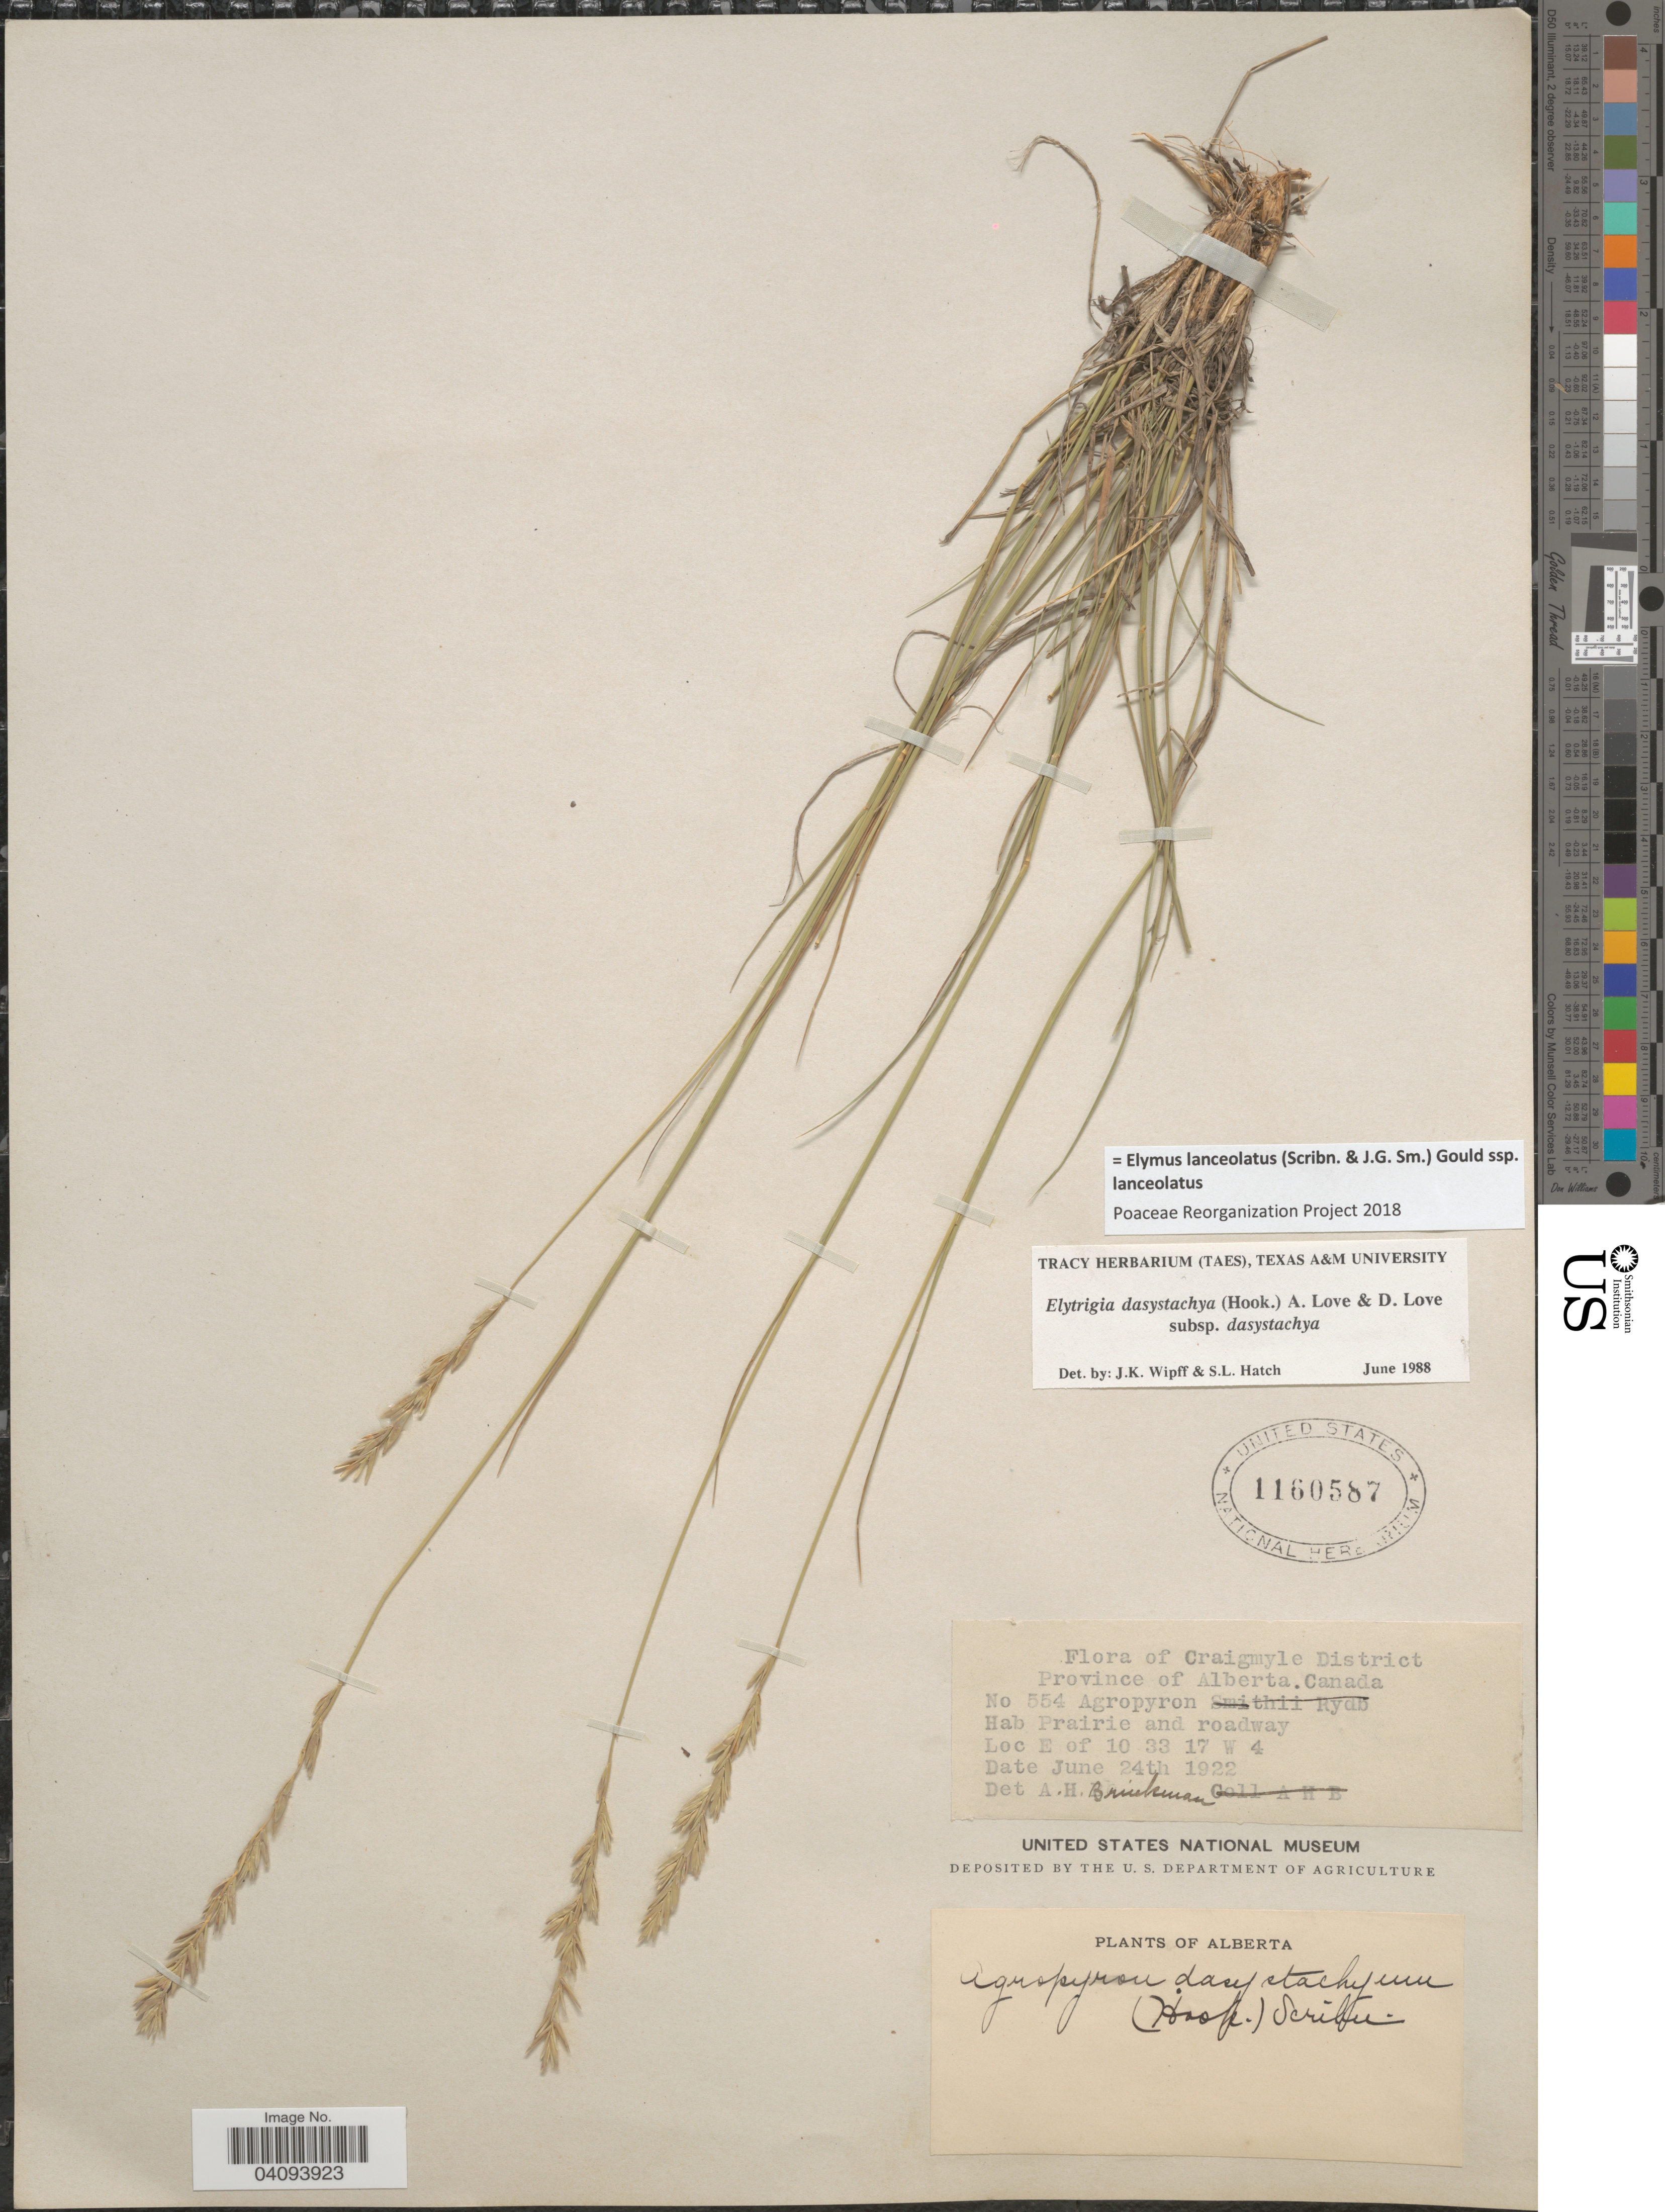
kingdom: Plantae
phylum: Tracheophyta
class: Liliopsida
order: Poales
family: Poaceae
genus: Elymus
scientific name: Elymus lanceolatus subsp. lanceolatus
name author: (Scribn. & J.G. Sm.) Gould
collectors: A. Brinkman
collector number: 554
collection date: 1922-06-24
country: Canada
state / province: Alberta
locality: Craigmyle District. E of 10 33 17 W 4.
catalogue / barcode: US 1160587